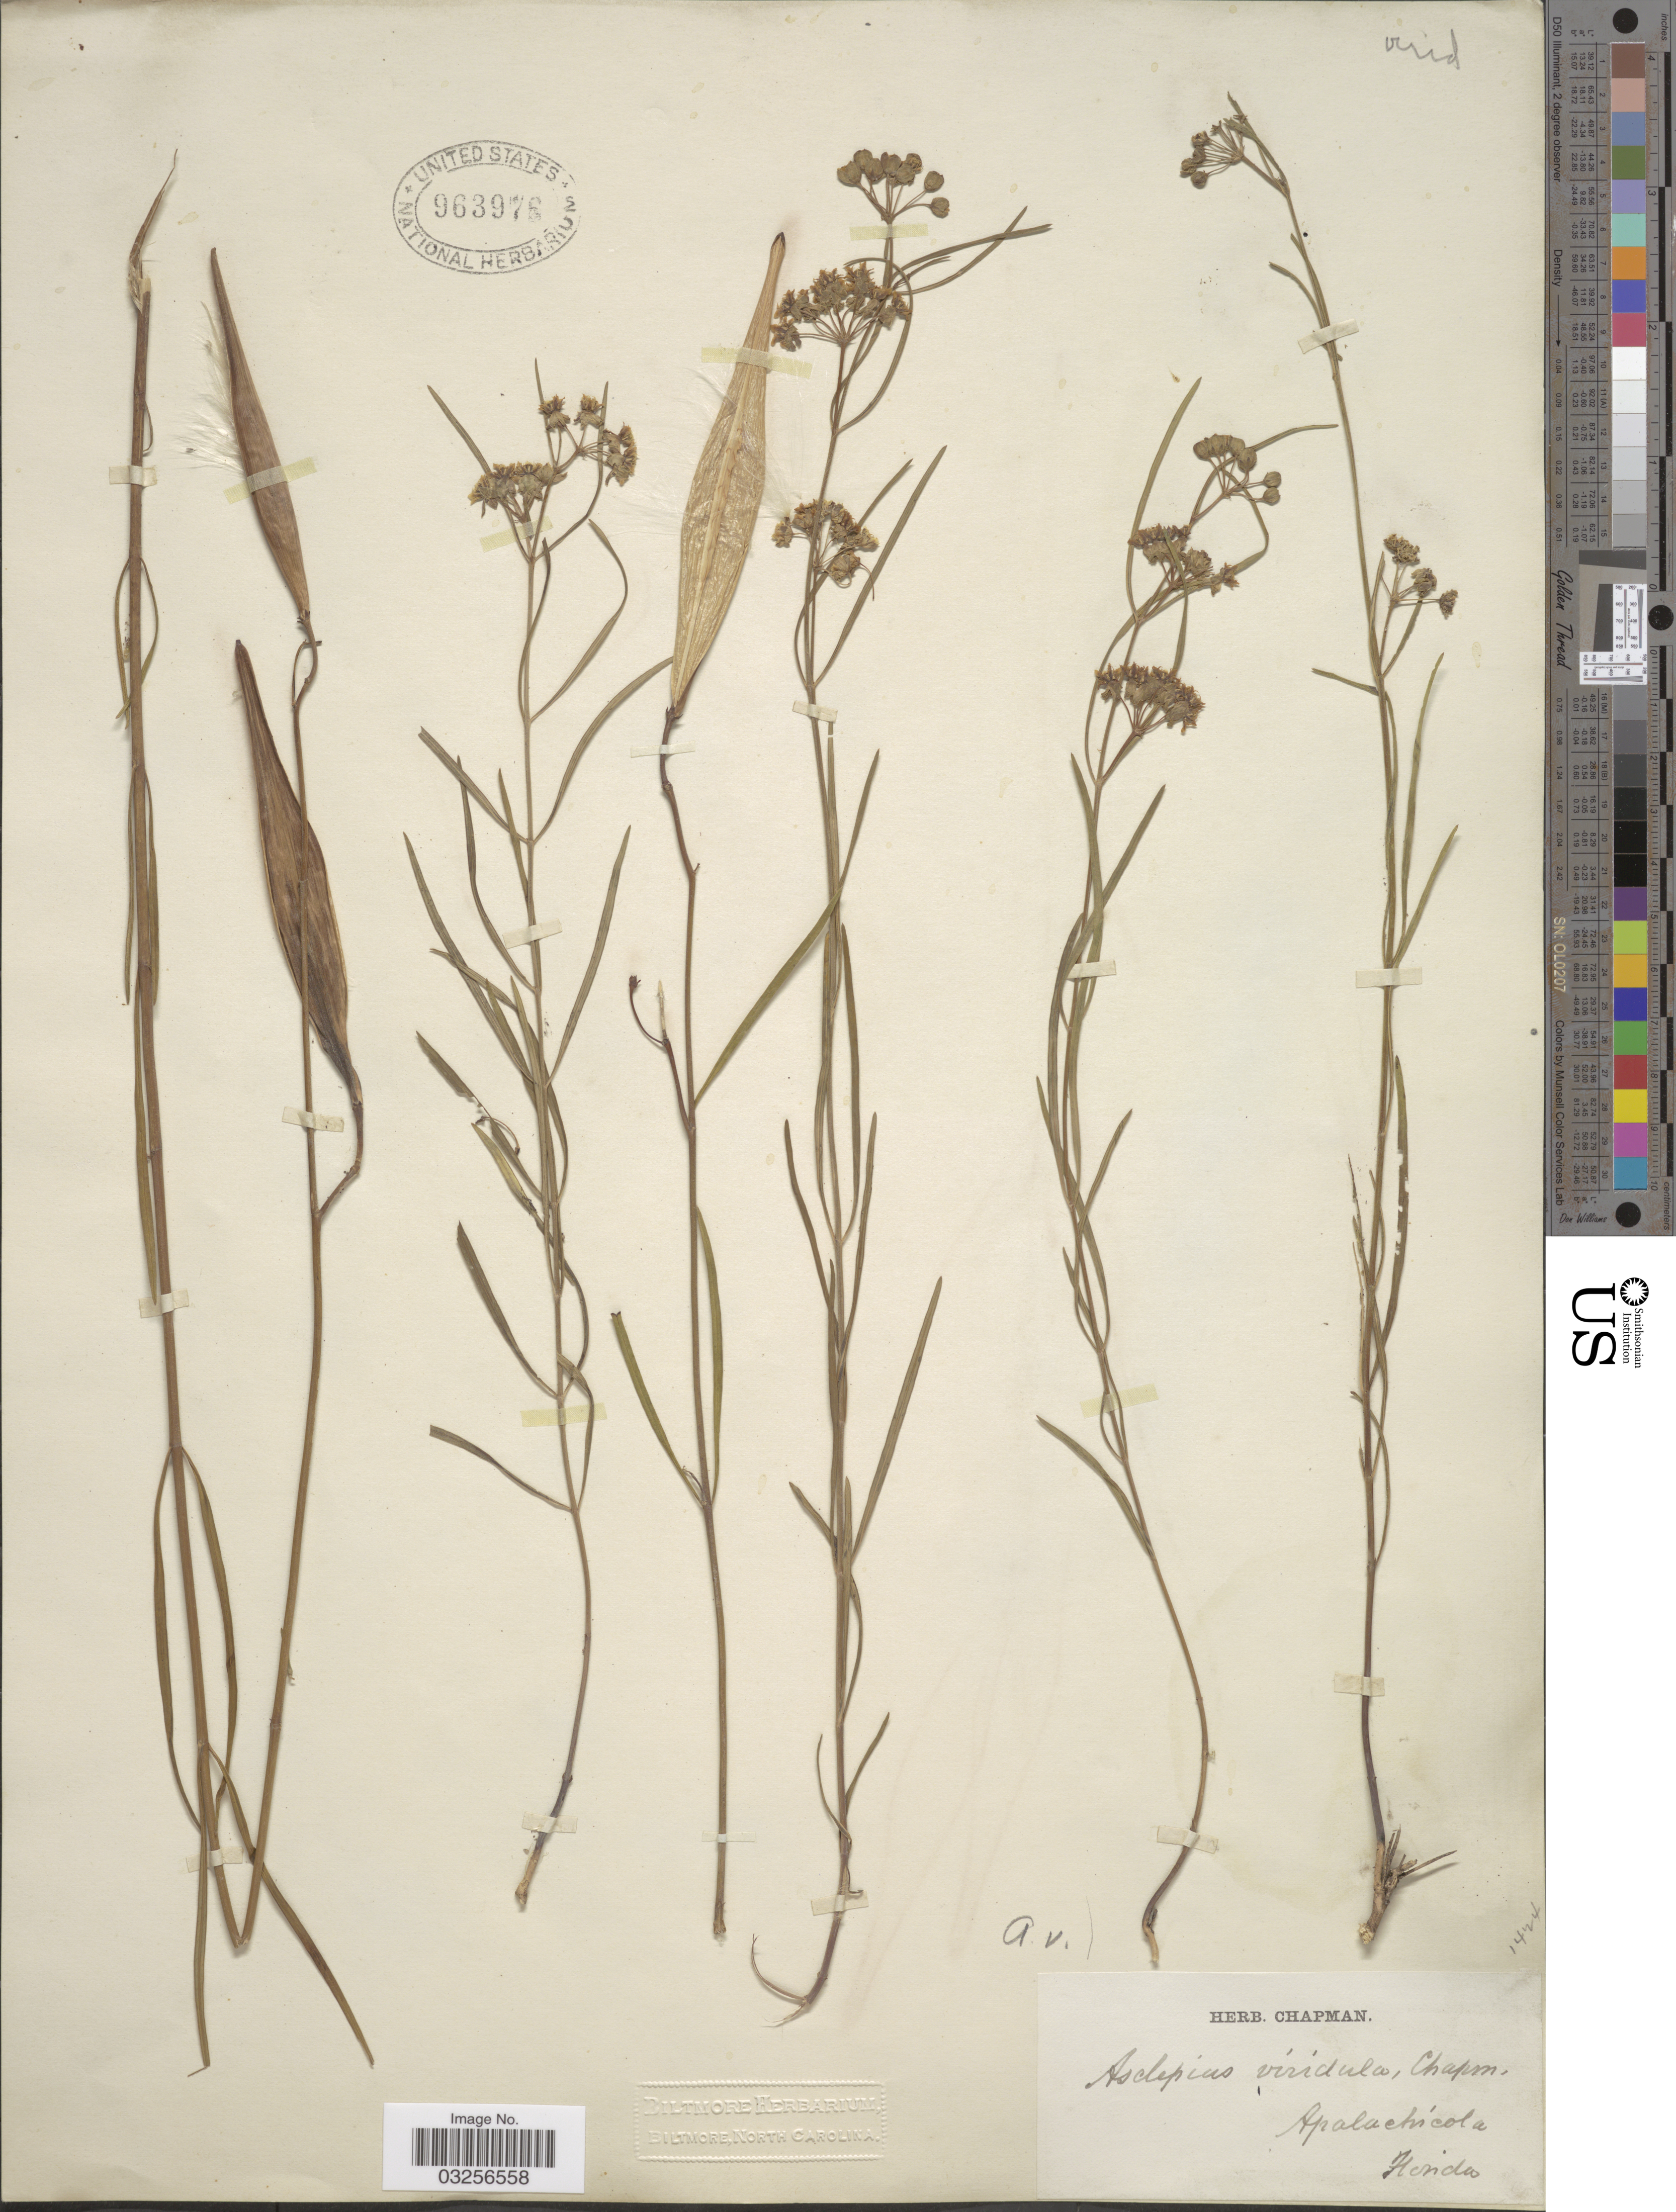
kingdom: Plantae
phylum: Tracheophyta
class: Magnoliopsida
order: Gentianales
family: Apocynaceae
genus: Asclepias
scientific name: Asclepias viridula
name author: Chapm.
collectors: ex herb. Chapman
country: United States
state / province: Florida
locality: Apalachicola.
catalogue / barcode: US 963978